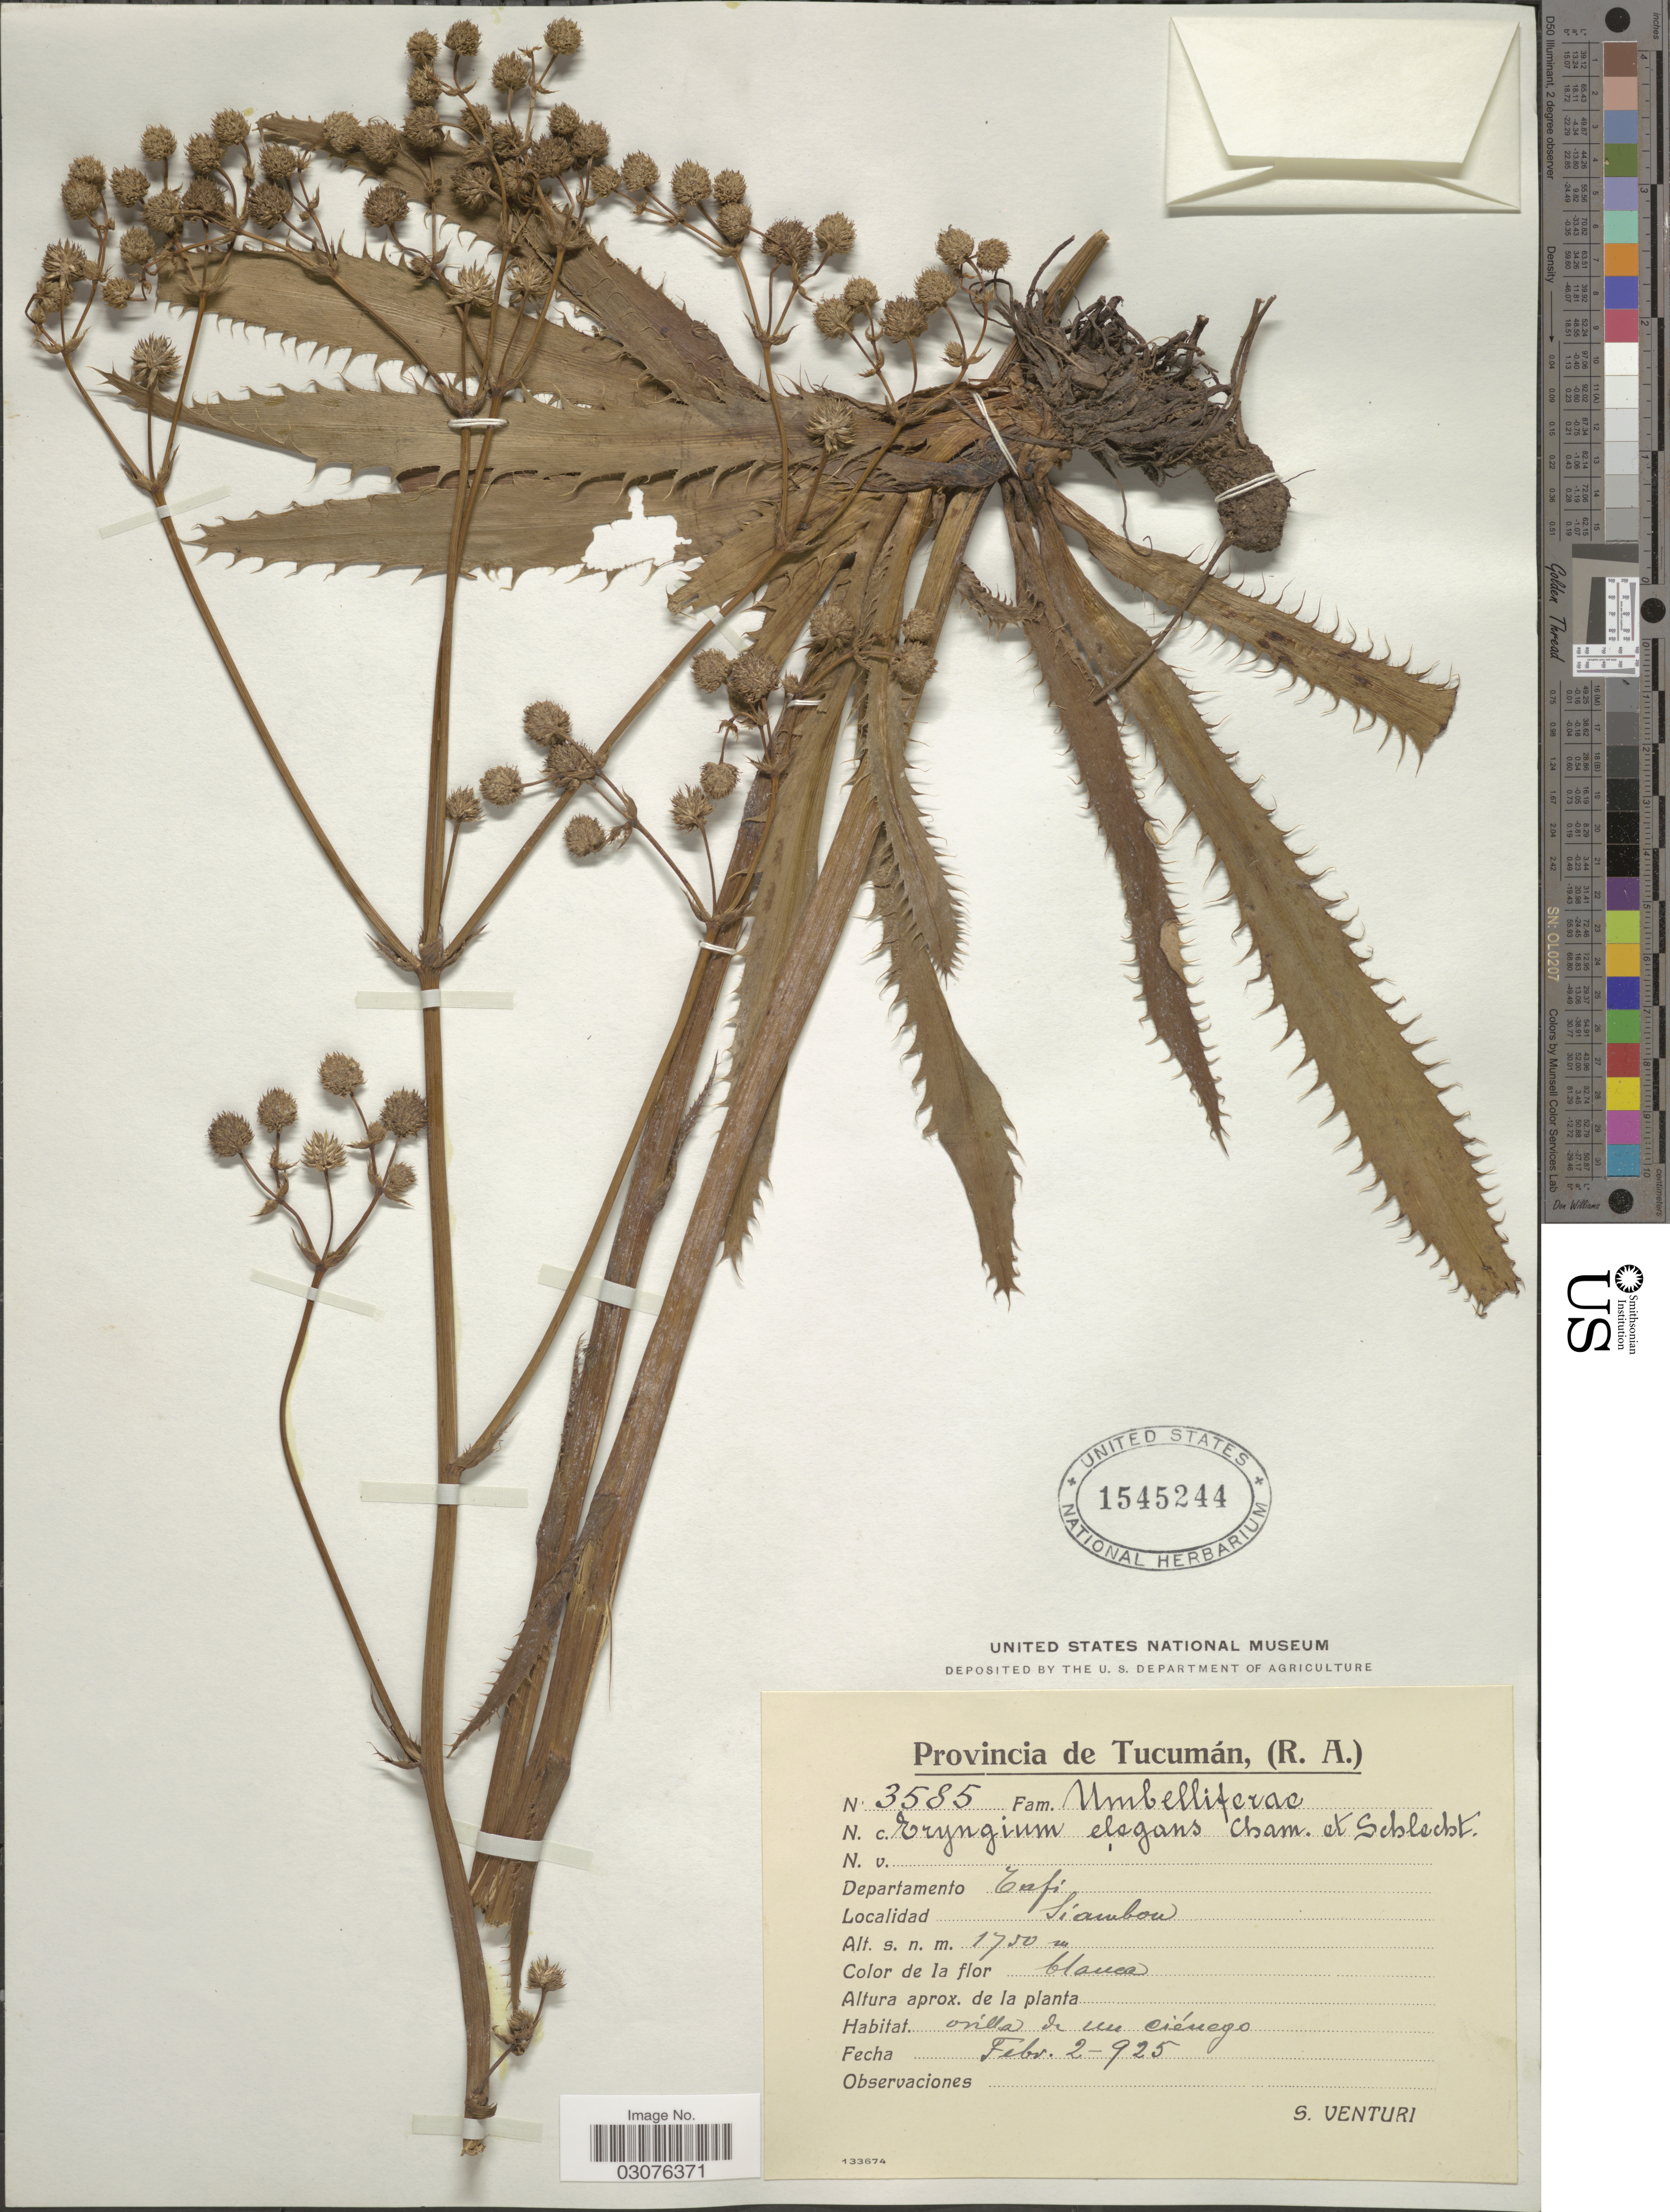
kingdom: Plantae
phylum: Tracheophyta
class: Magnoliopsida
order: Apiales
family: Apiaceae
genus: Eryngium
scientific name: Eryngium elegans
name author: Cham. ex Schltdl.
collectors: S. Venturi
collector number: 3585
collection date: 1925-02-02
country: Argentina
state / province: Tucuman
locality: Departamento Tafi. Siambou.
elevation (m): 1750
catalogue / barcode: US 1545244